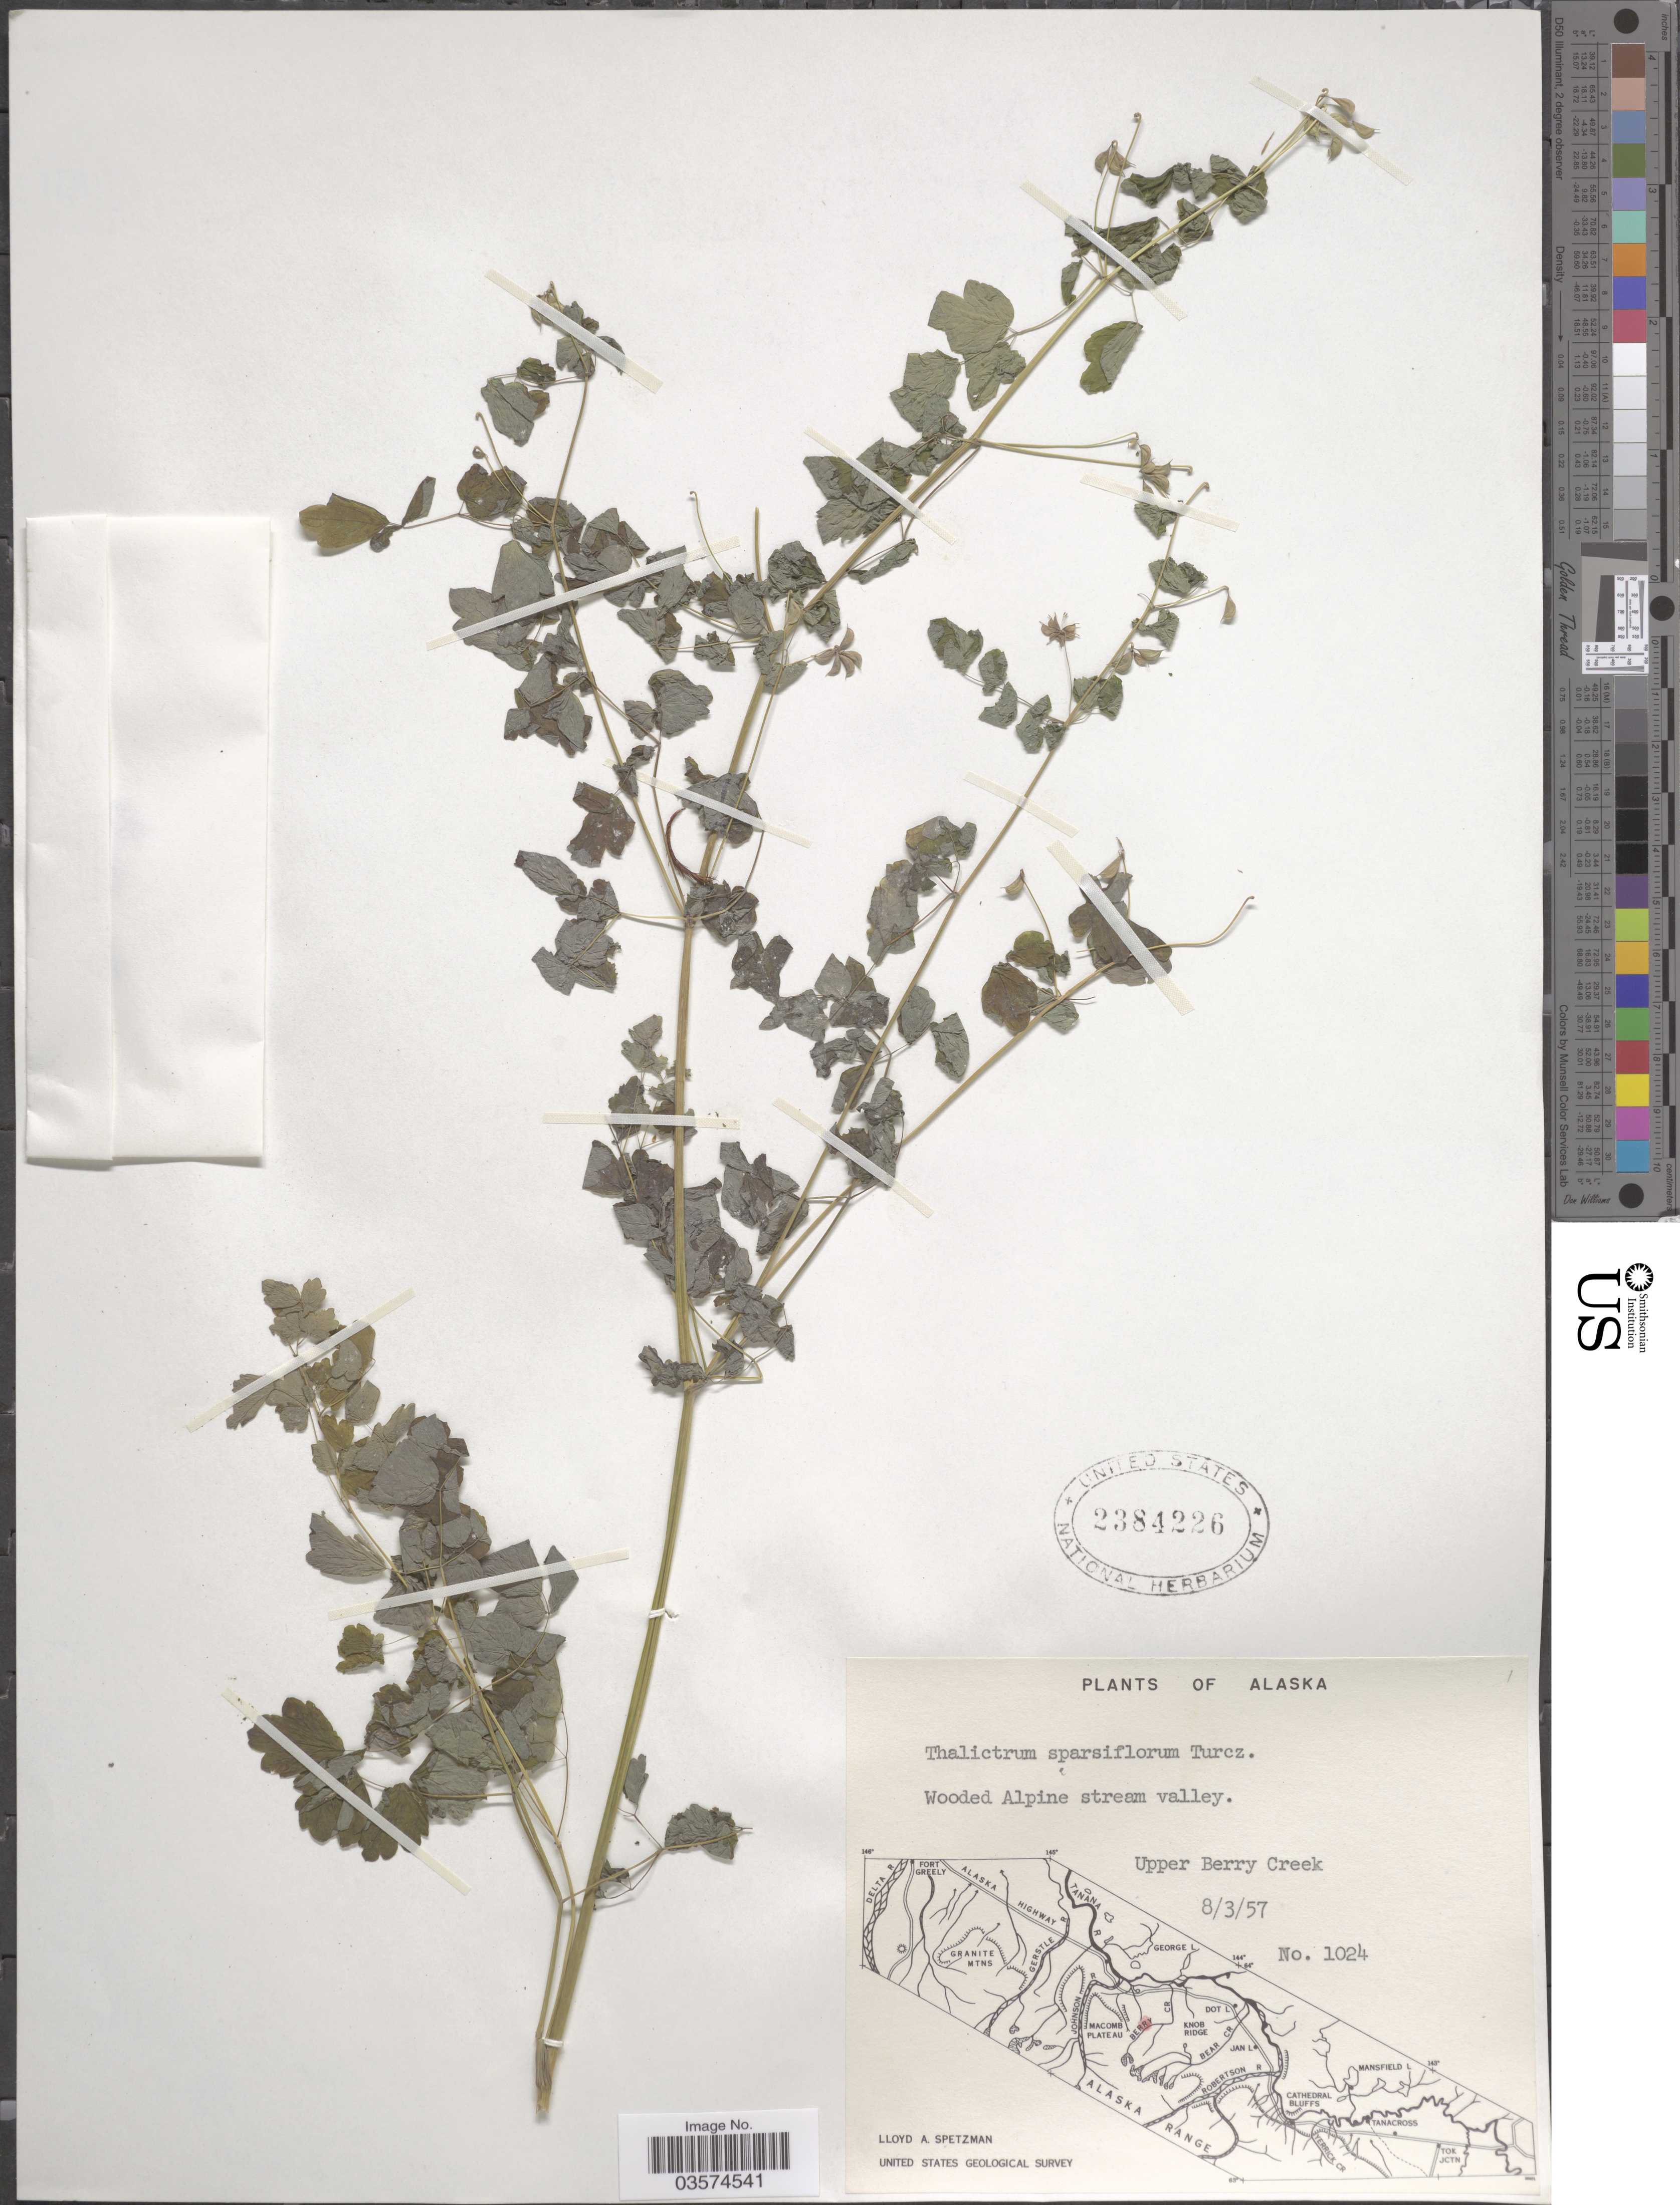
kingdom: Plantae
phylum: Tracheophyta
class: Magnoliopsida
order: Ranunculales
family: Ranunculaceae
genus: Thalictrum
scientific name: Thalictrum sparsiflorum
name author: Turcz. ex Fisch. & C.A. Mey.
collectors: L. Spetzman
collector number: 1024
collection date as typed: Transcribed d/m/y: 3/8/57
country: United States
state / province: Alaska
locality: Wooded Alpine stream Valley. Upper Berry Creek.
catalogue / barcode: US 2384226